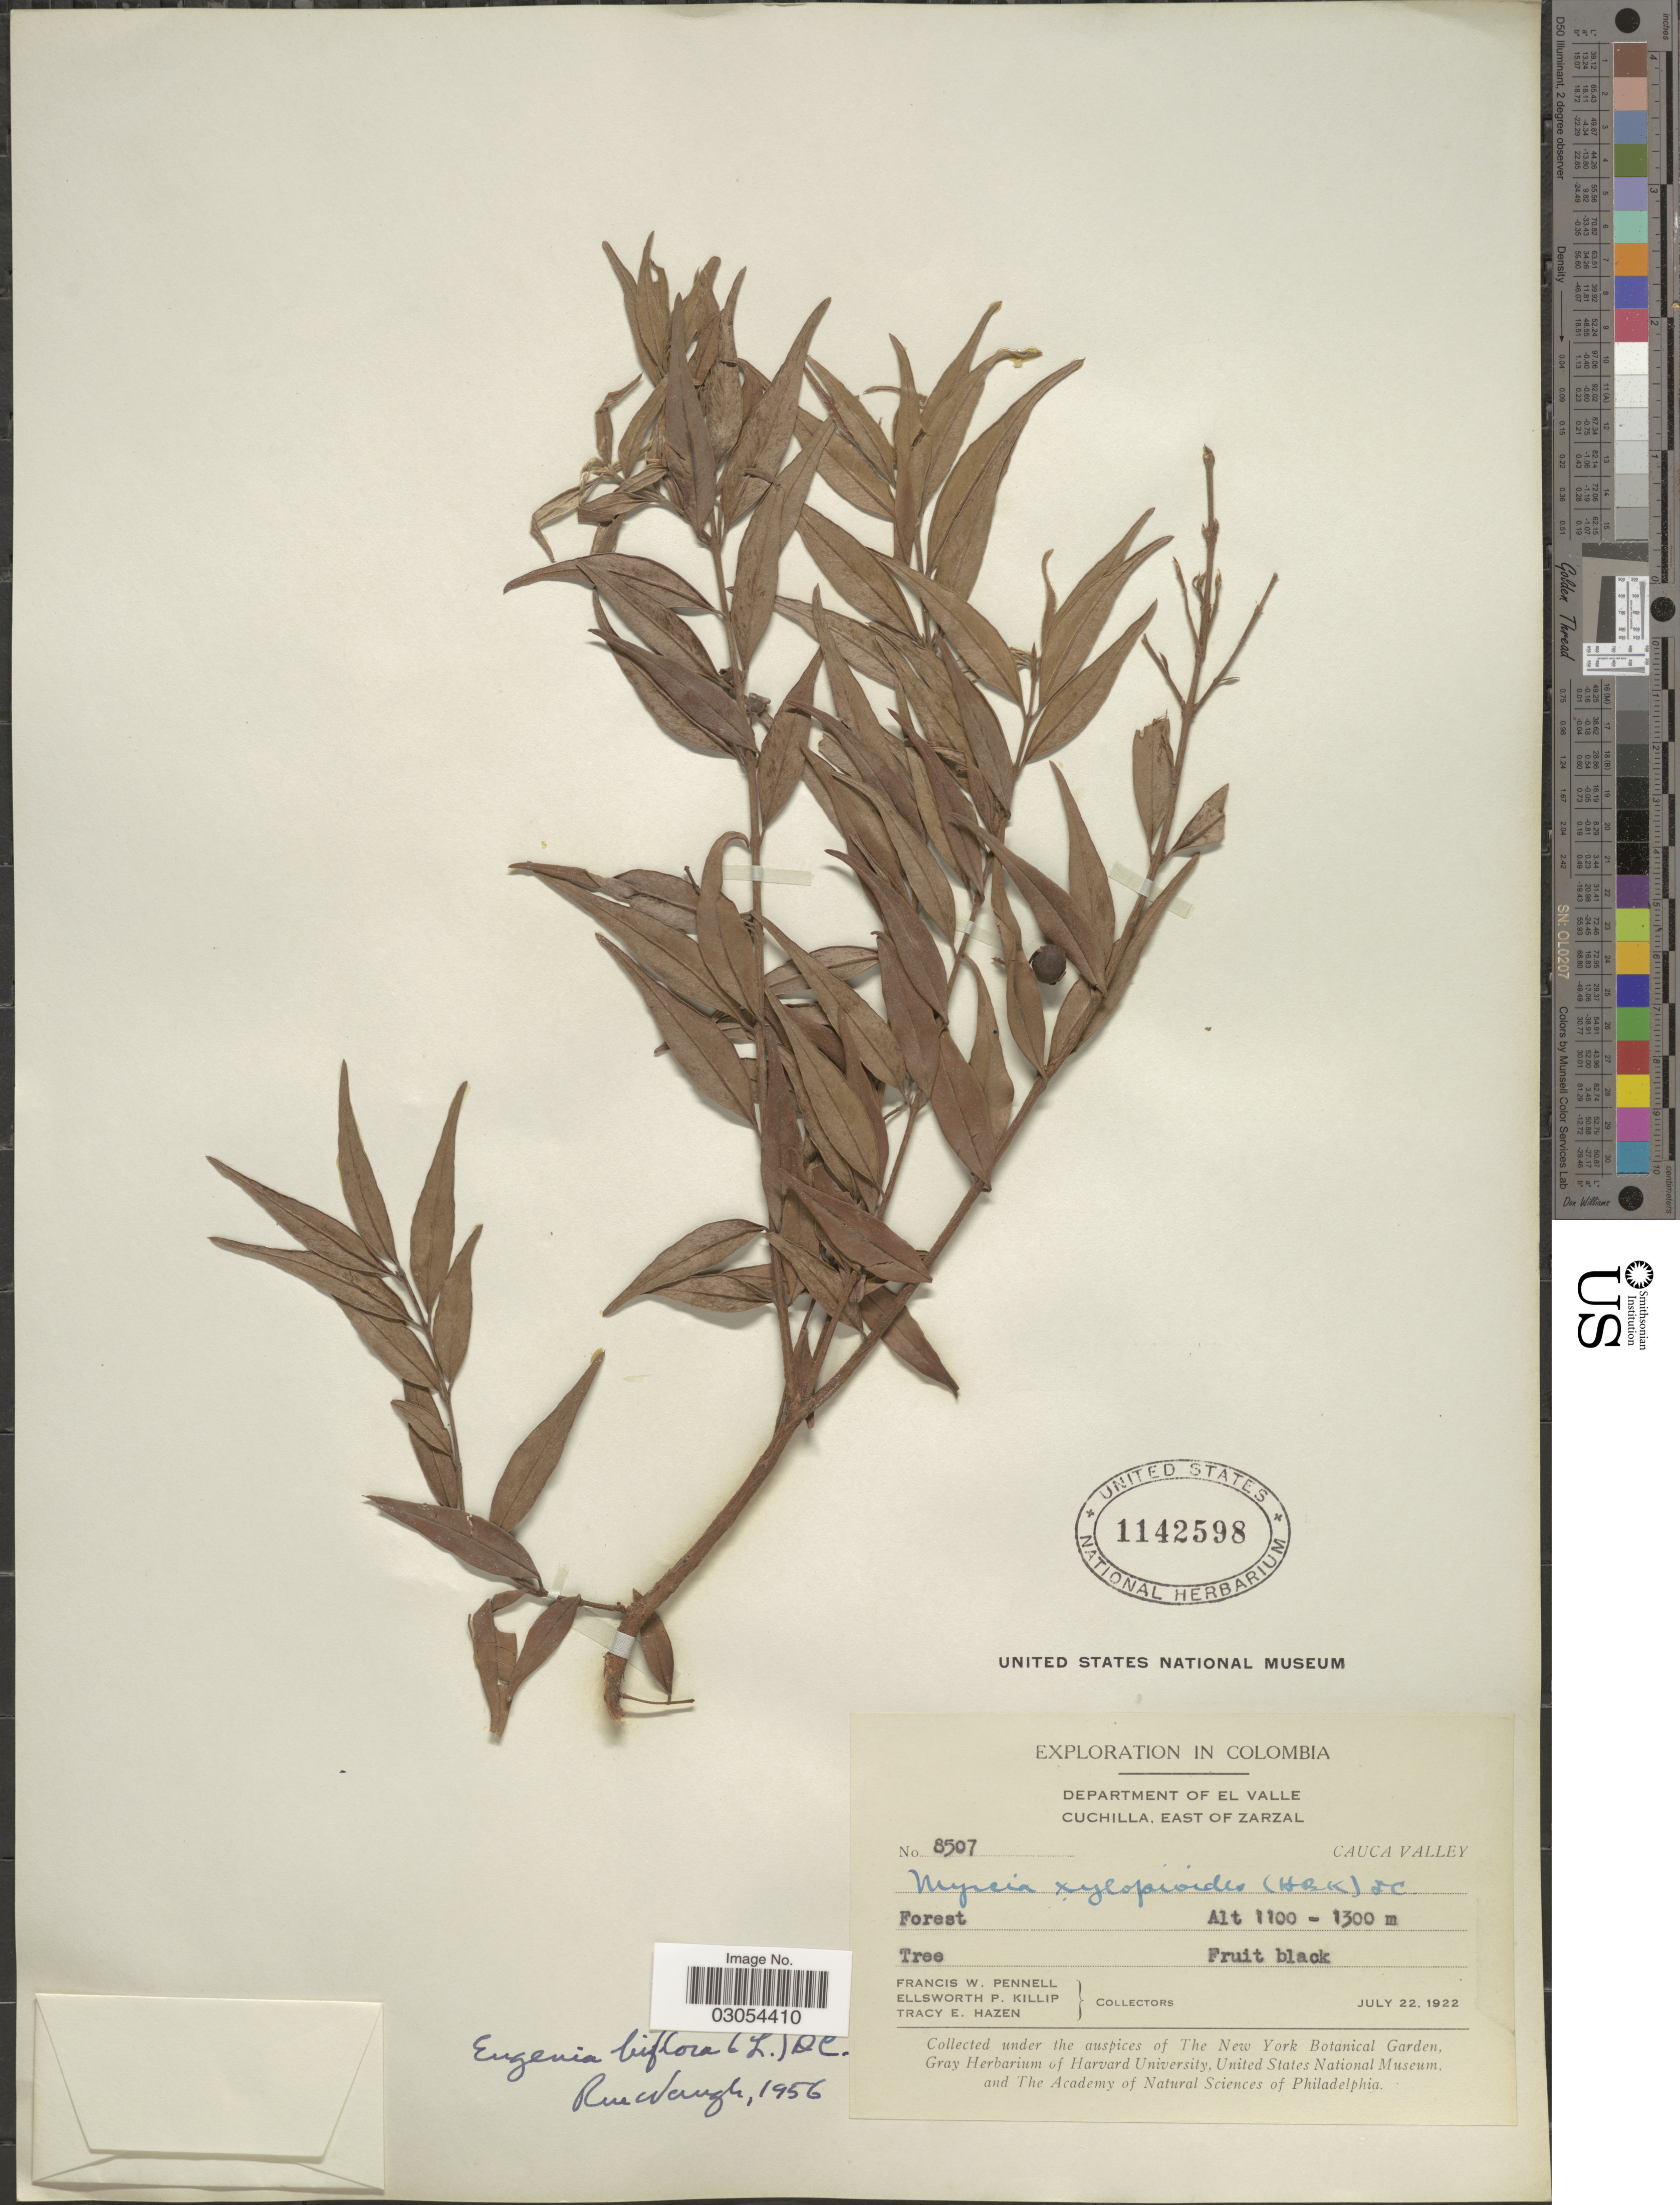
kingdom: Plantae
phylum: Tracheophyta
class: Magnoliopsida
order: Myrtales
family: Myrtaceae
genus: Eugenia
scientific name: Eugenia biflora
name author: (L.) DC.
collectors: F. W. Pennell, E. P. Killip & T. E. Hazen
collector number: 8507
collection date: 1922-07-22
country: Colombia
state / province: Valle del Cauca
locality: Department of El Valle. Cuchilla, east of Zarzal. Cauca Valley.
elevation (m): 1100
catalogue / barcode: US 1142598